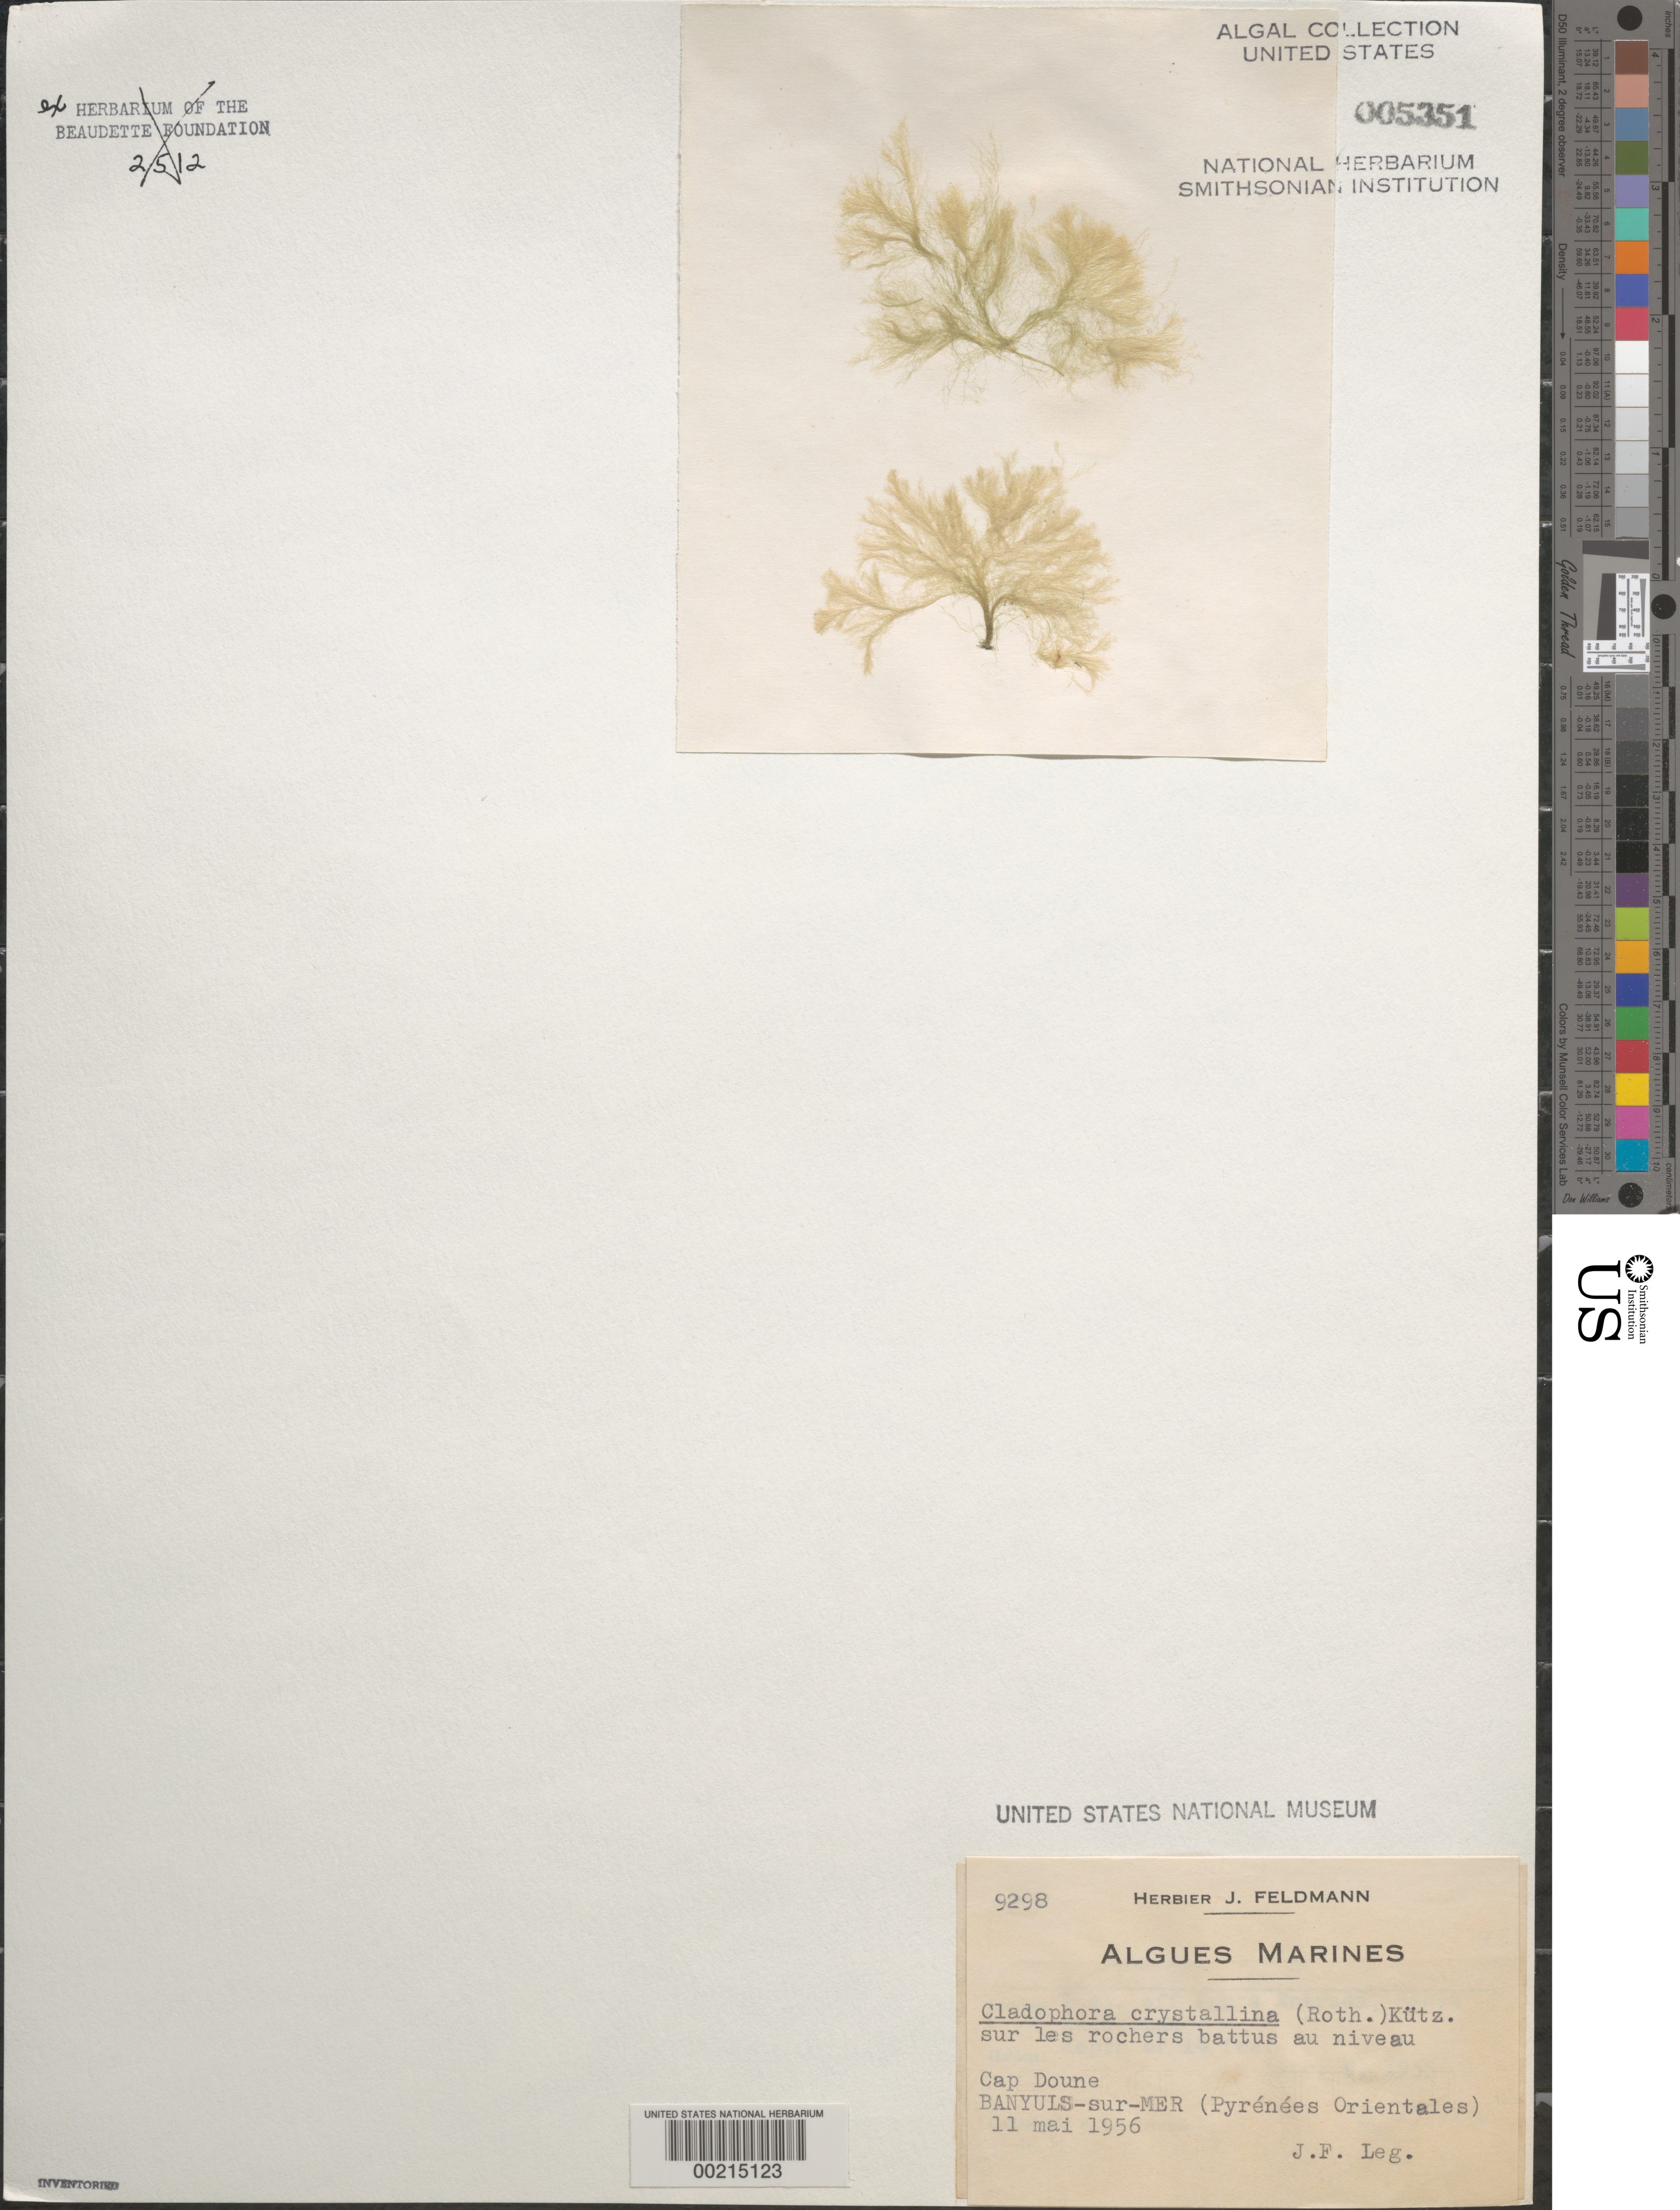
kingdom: Plantae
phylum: Chlorophyta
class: Ulvophyceae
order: Cladophorales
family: Cladophoraceae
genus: Cladophora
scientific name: Cladophora crystallina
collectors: J. Feldmann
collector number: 9298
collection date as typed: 11 May 1956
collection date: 1956-05-11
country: France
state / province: Occitanie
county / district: Pyrénées-Orientales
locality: Cap Doune, Banyuls-sur-Mer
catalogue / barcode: US 5351